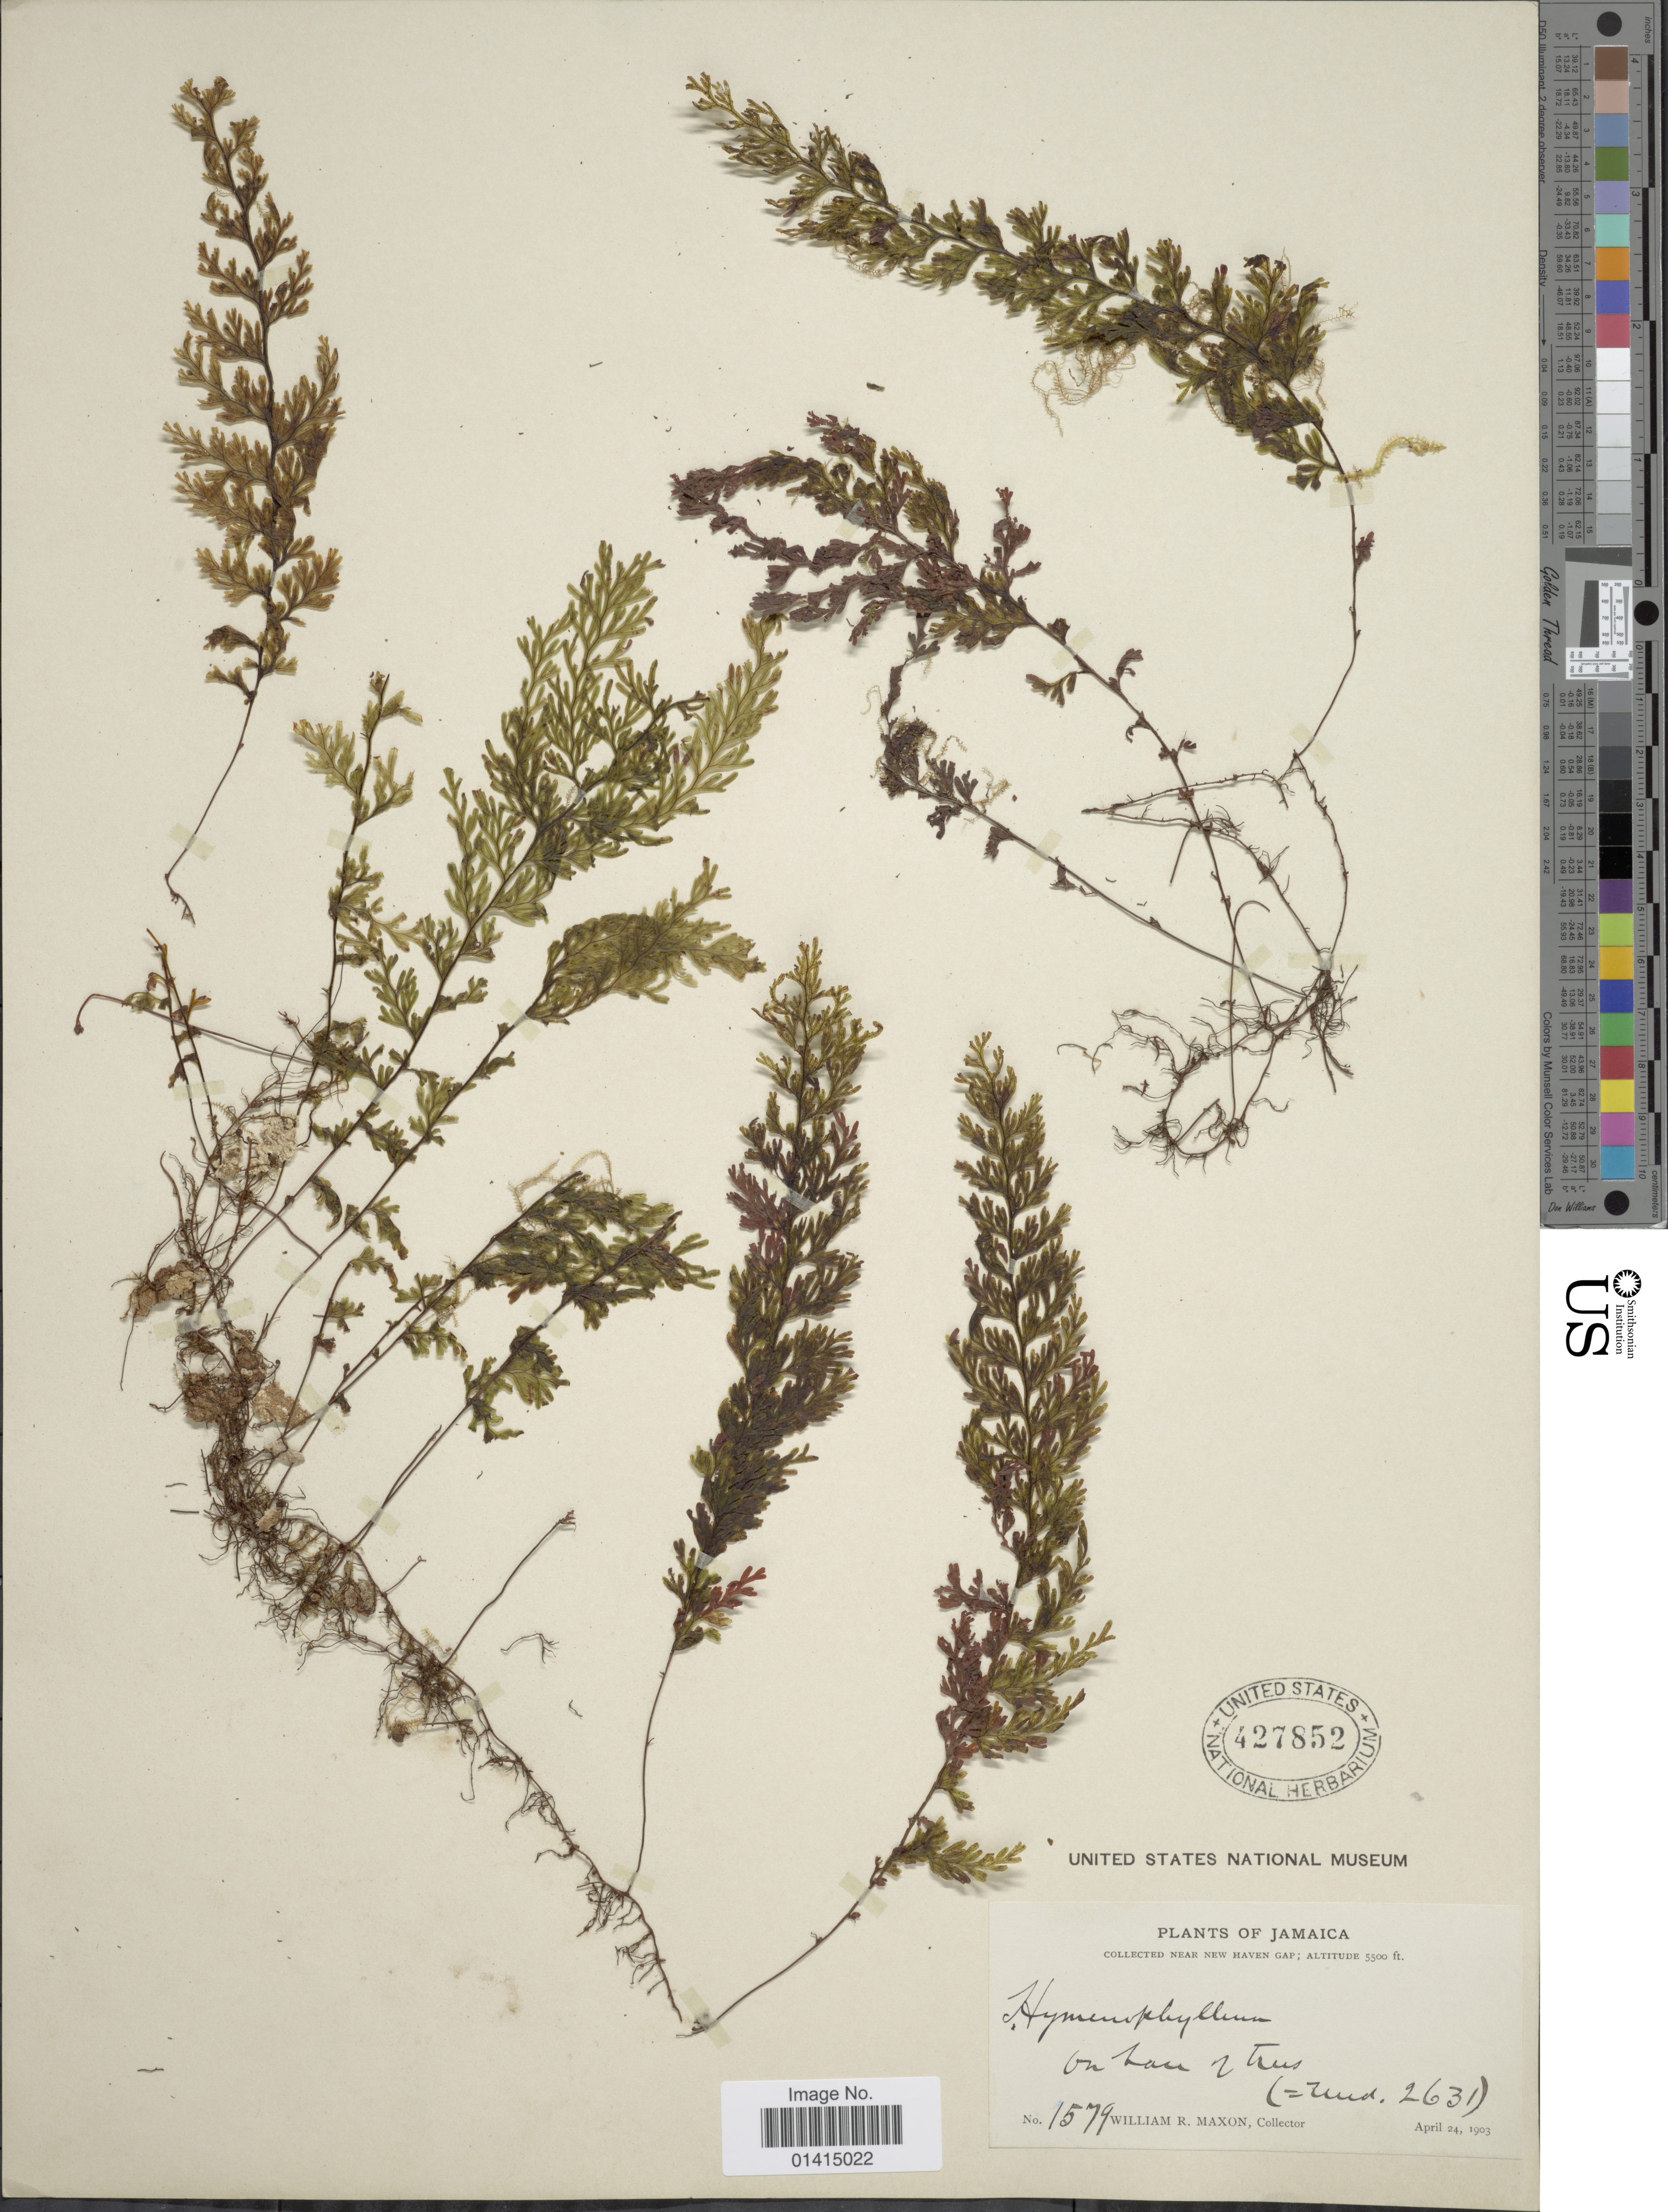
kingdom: Plantae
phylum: Tracheophyta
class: Polypodiopsida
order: Hymenophyllales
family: Hymenophyllaceae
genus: Hymenophyllum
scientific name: Hymenophyllum decurrens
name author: (Jacq.) Sw.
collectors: W. R. Maxon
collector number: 1579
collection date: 1903-04-24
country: Jamaica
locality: Jamaica, near New Haven Gap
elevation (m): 1676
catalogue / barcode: US 427852